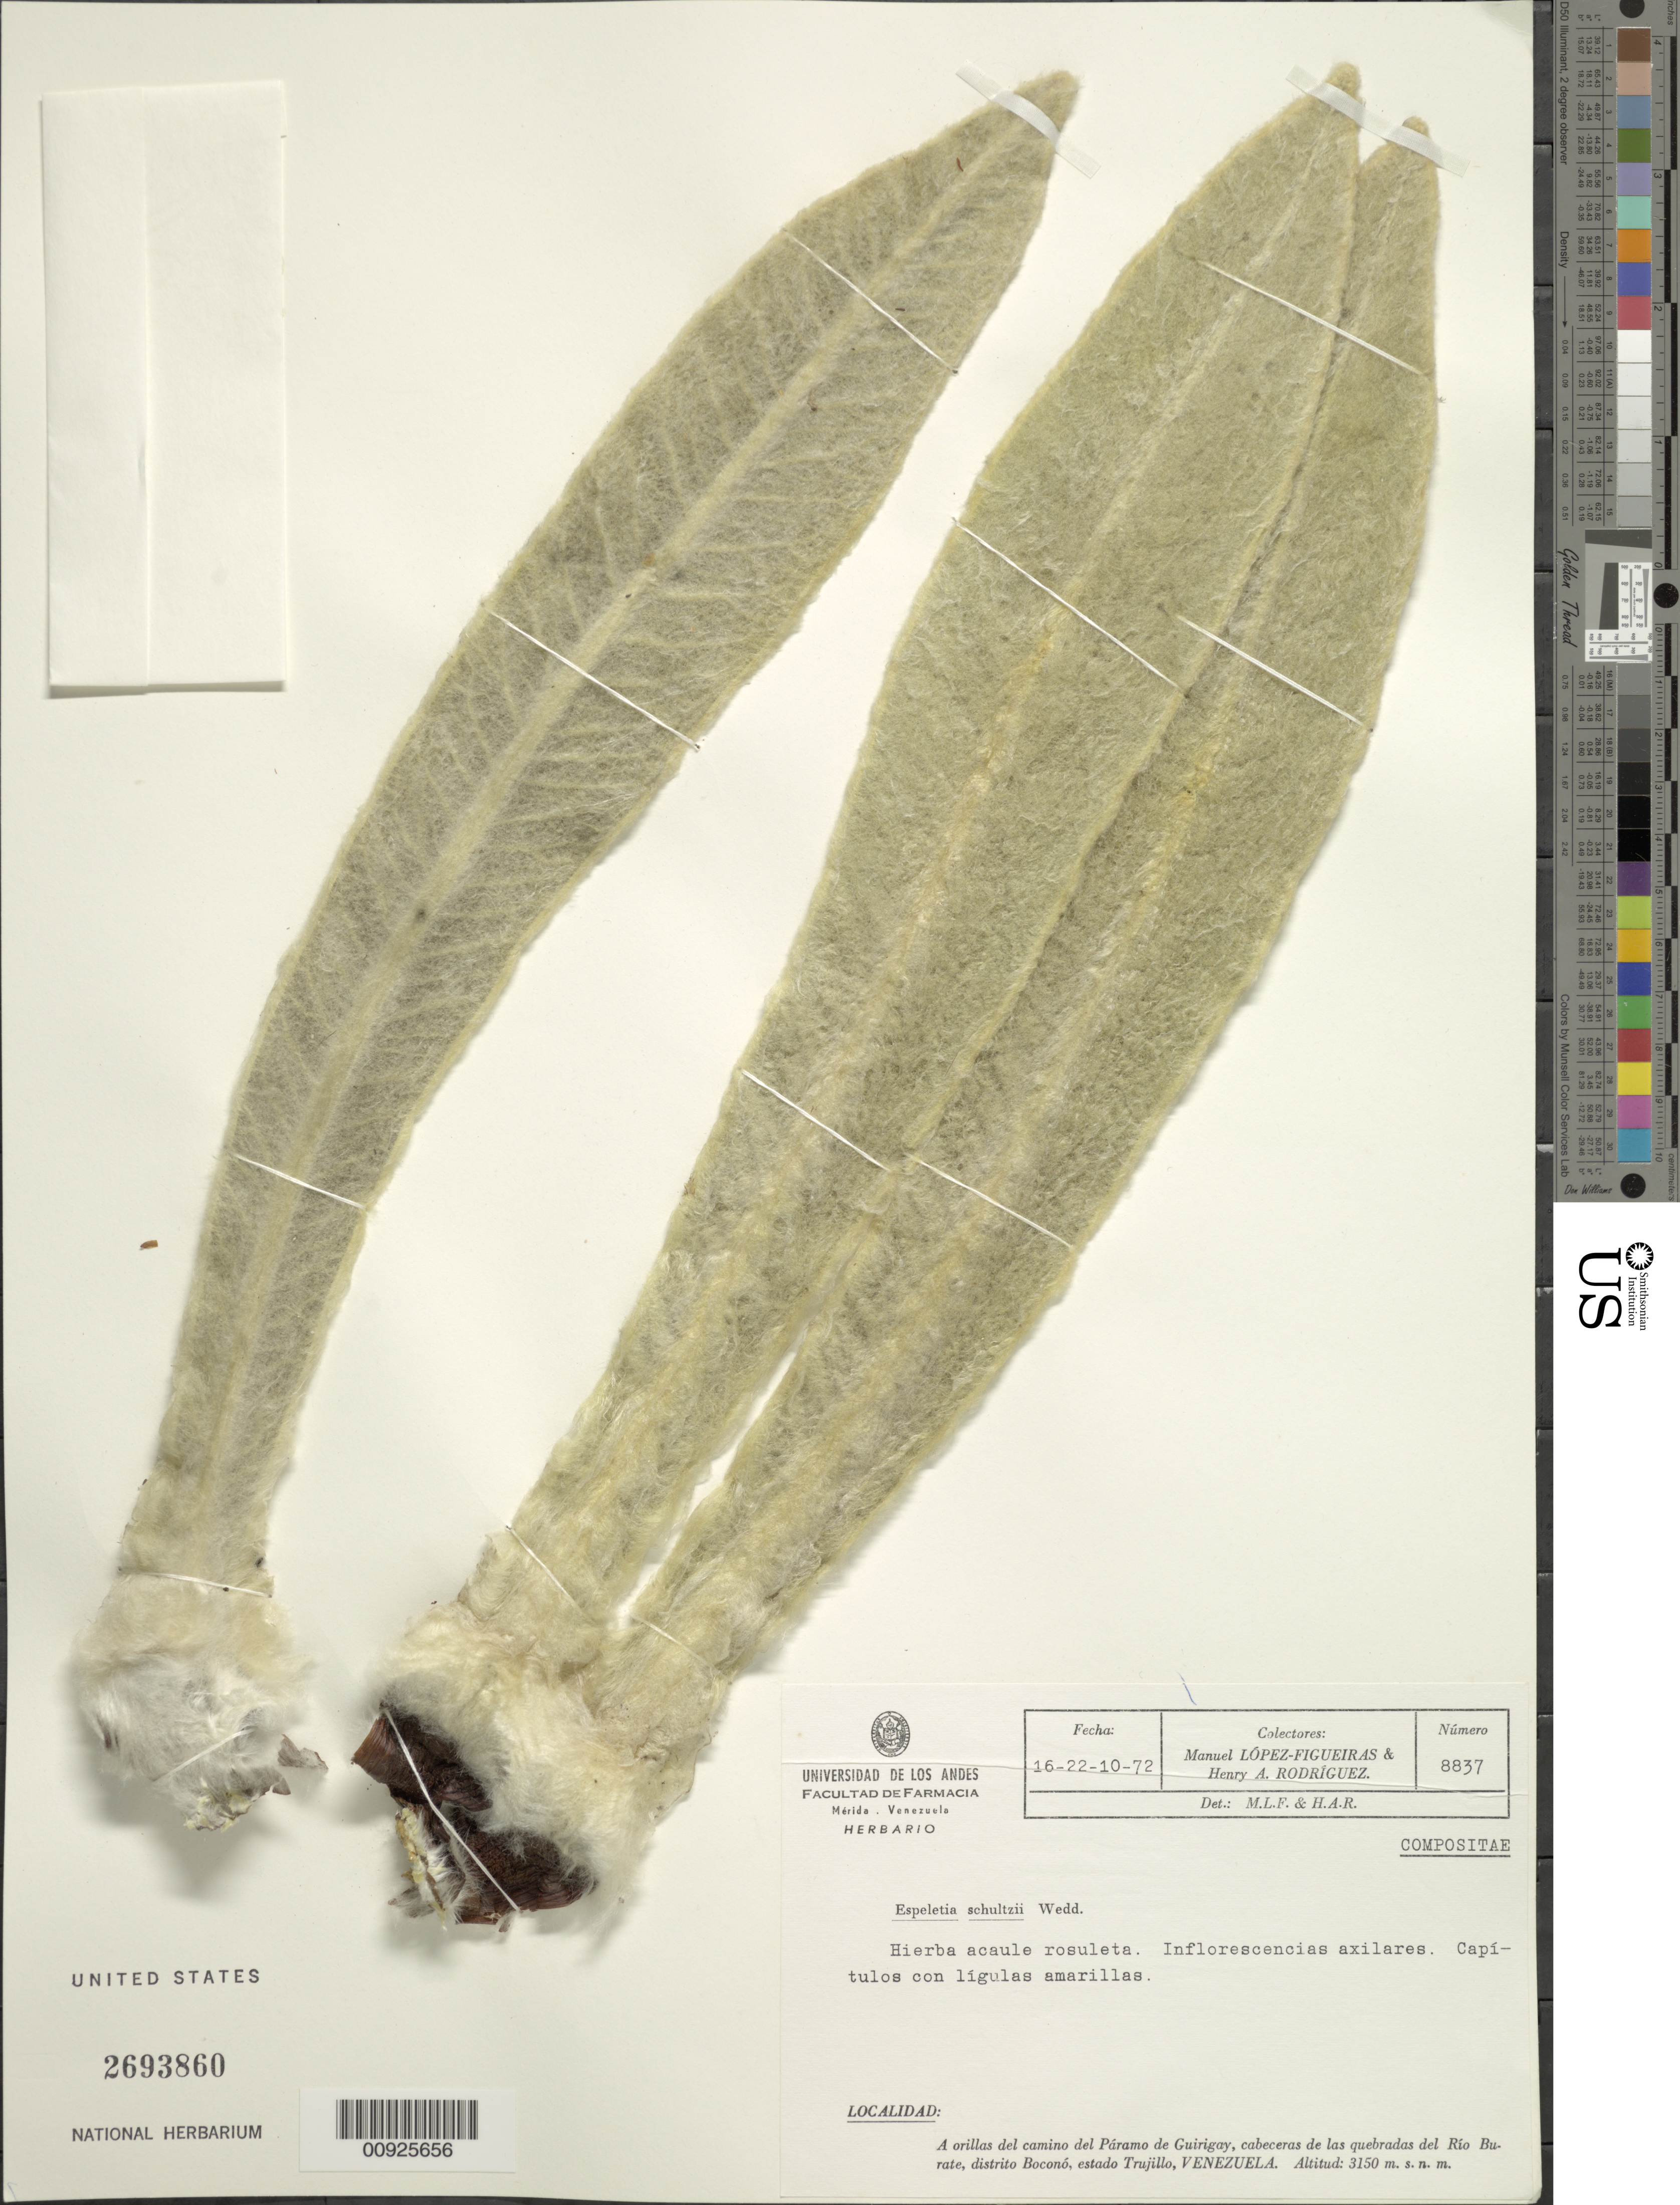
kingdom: Plantae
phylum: Tracheophyta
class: Magnoliopsida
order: Asterales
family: Asteraceae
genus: Espeletia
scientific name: Espeletia schultzii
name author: Wedd.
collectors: M. López Figueiras & H. A. Rodriguez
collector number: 8837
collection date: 1972-10-16/1972-10-22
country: Venezuela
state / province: Trujillo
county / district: D. Boconó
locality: P. de Guirigay. A orillas del camino del Páramo de Guirigay, cabeceras de las quebradas del Río Burate.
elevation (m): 3150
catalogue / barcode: US 2693860